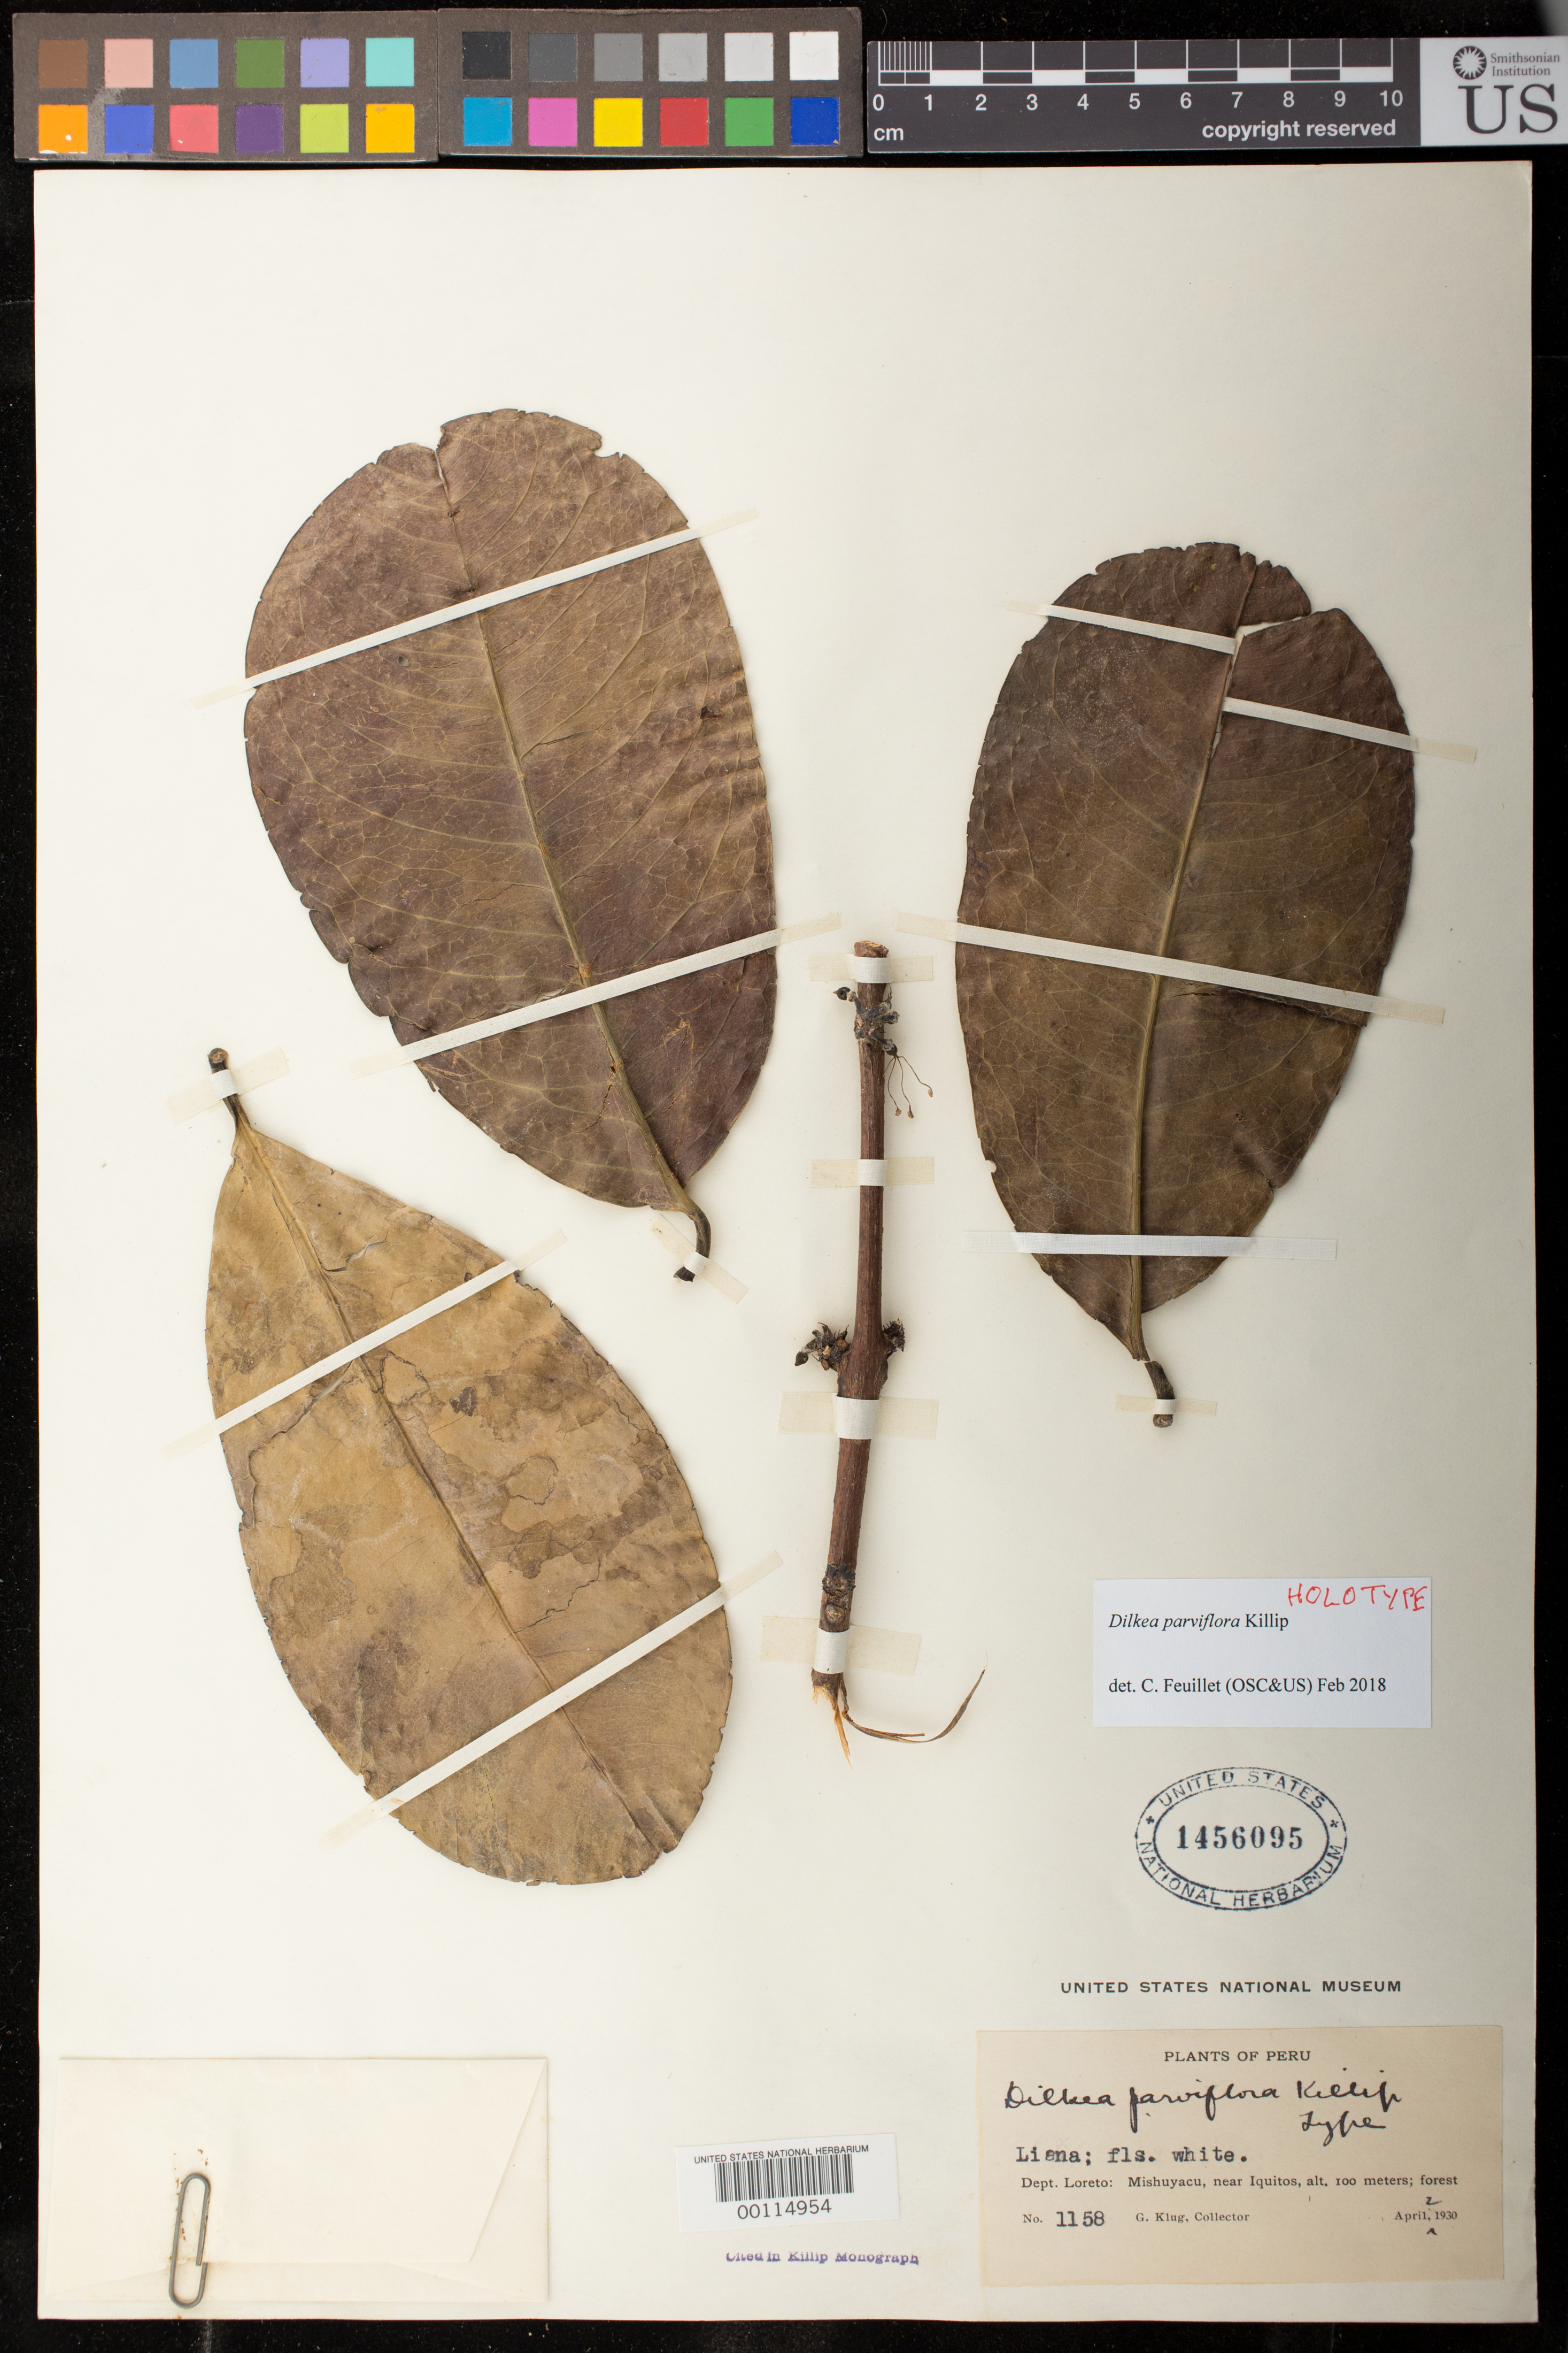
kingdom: Plantae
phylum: Tracheophyta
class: Magnoliopsida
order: Malpighiales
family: Passifloraceae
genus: Dilkea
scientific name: Dilkea parviflora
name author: Killip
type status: Holotype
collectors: G. Klug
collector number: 1158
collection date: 1930-04-02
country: Peru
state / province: Loreto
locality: Dept. Loreto: Mishuyacu, near Iquitos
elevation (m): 100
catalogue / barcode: US 1456095